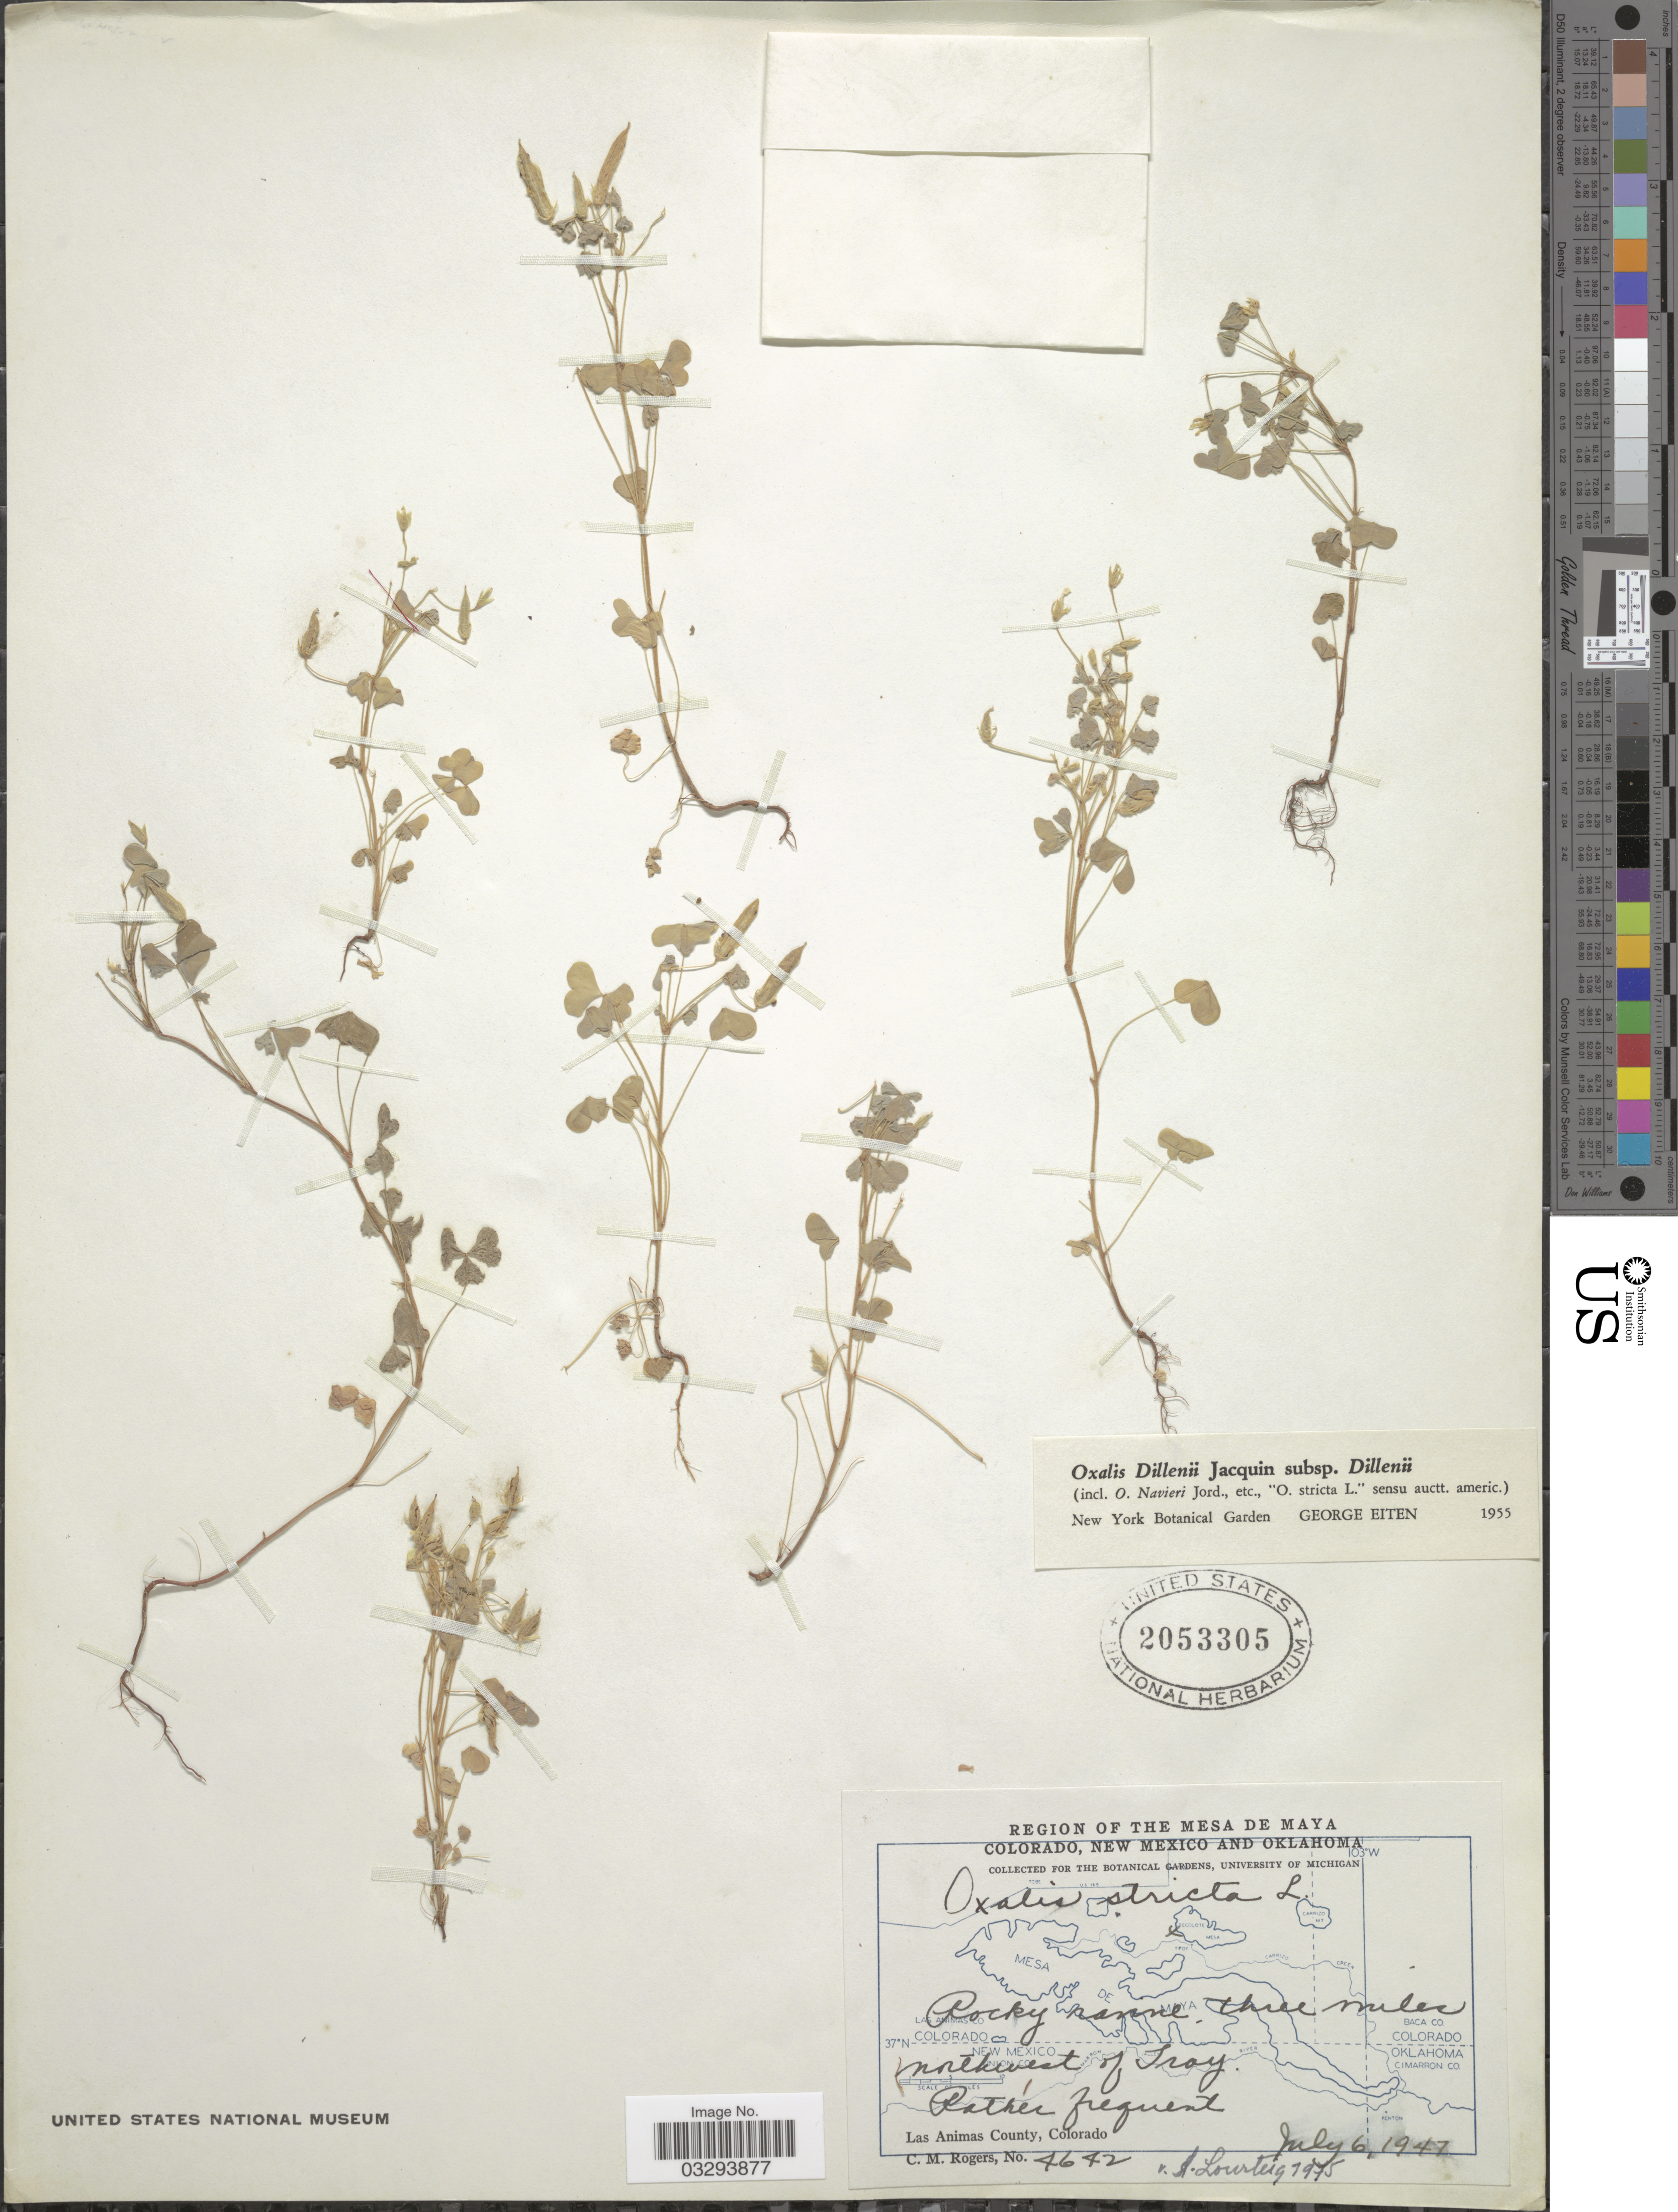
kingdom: Plantae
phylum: Tracheophyta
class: Magnoliopsida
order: Oxalidales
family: Oxalidaceae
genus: Oxalis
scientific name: Oxalis stricta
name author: L.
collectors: C. M. Rogers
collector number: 4642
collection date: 1947-07-06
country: United States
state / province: Colorado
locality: Region of the Mesa de Maya. Three miles northwest of Troy. Las Animas County.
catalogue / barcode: US 2053305